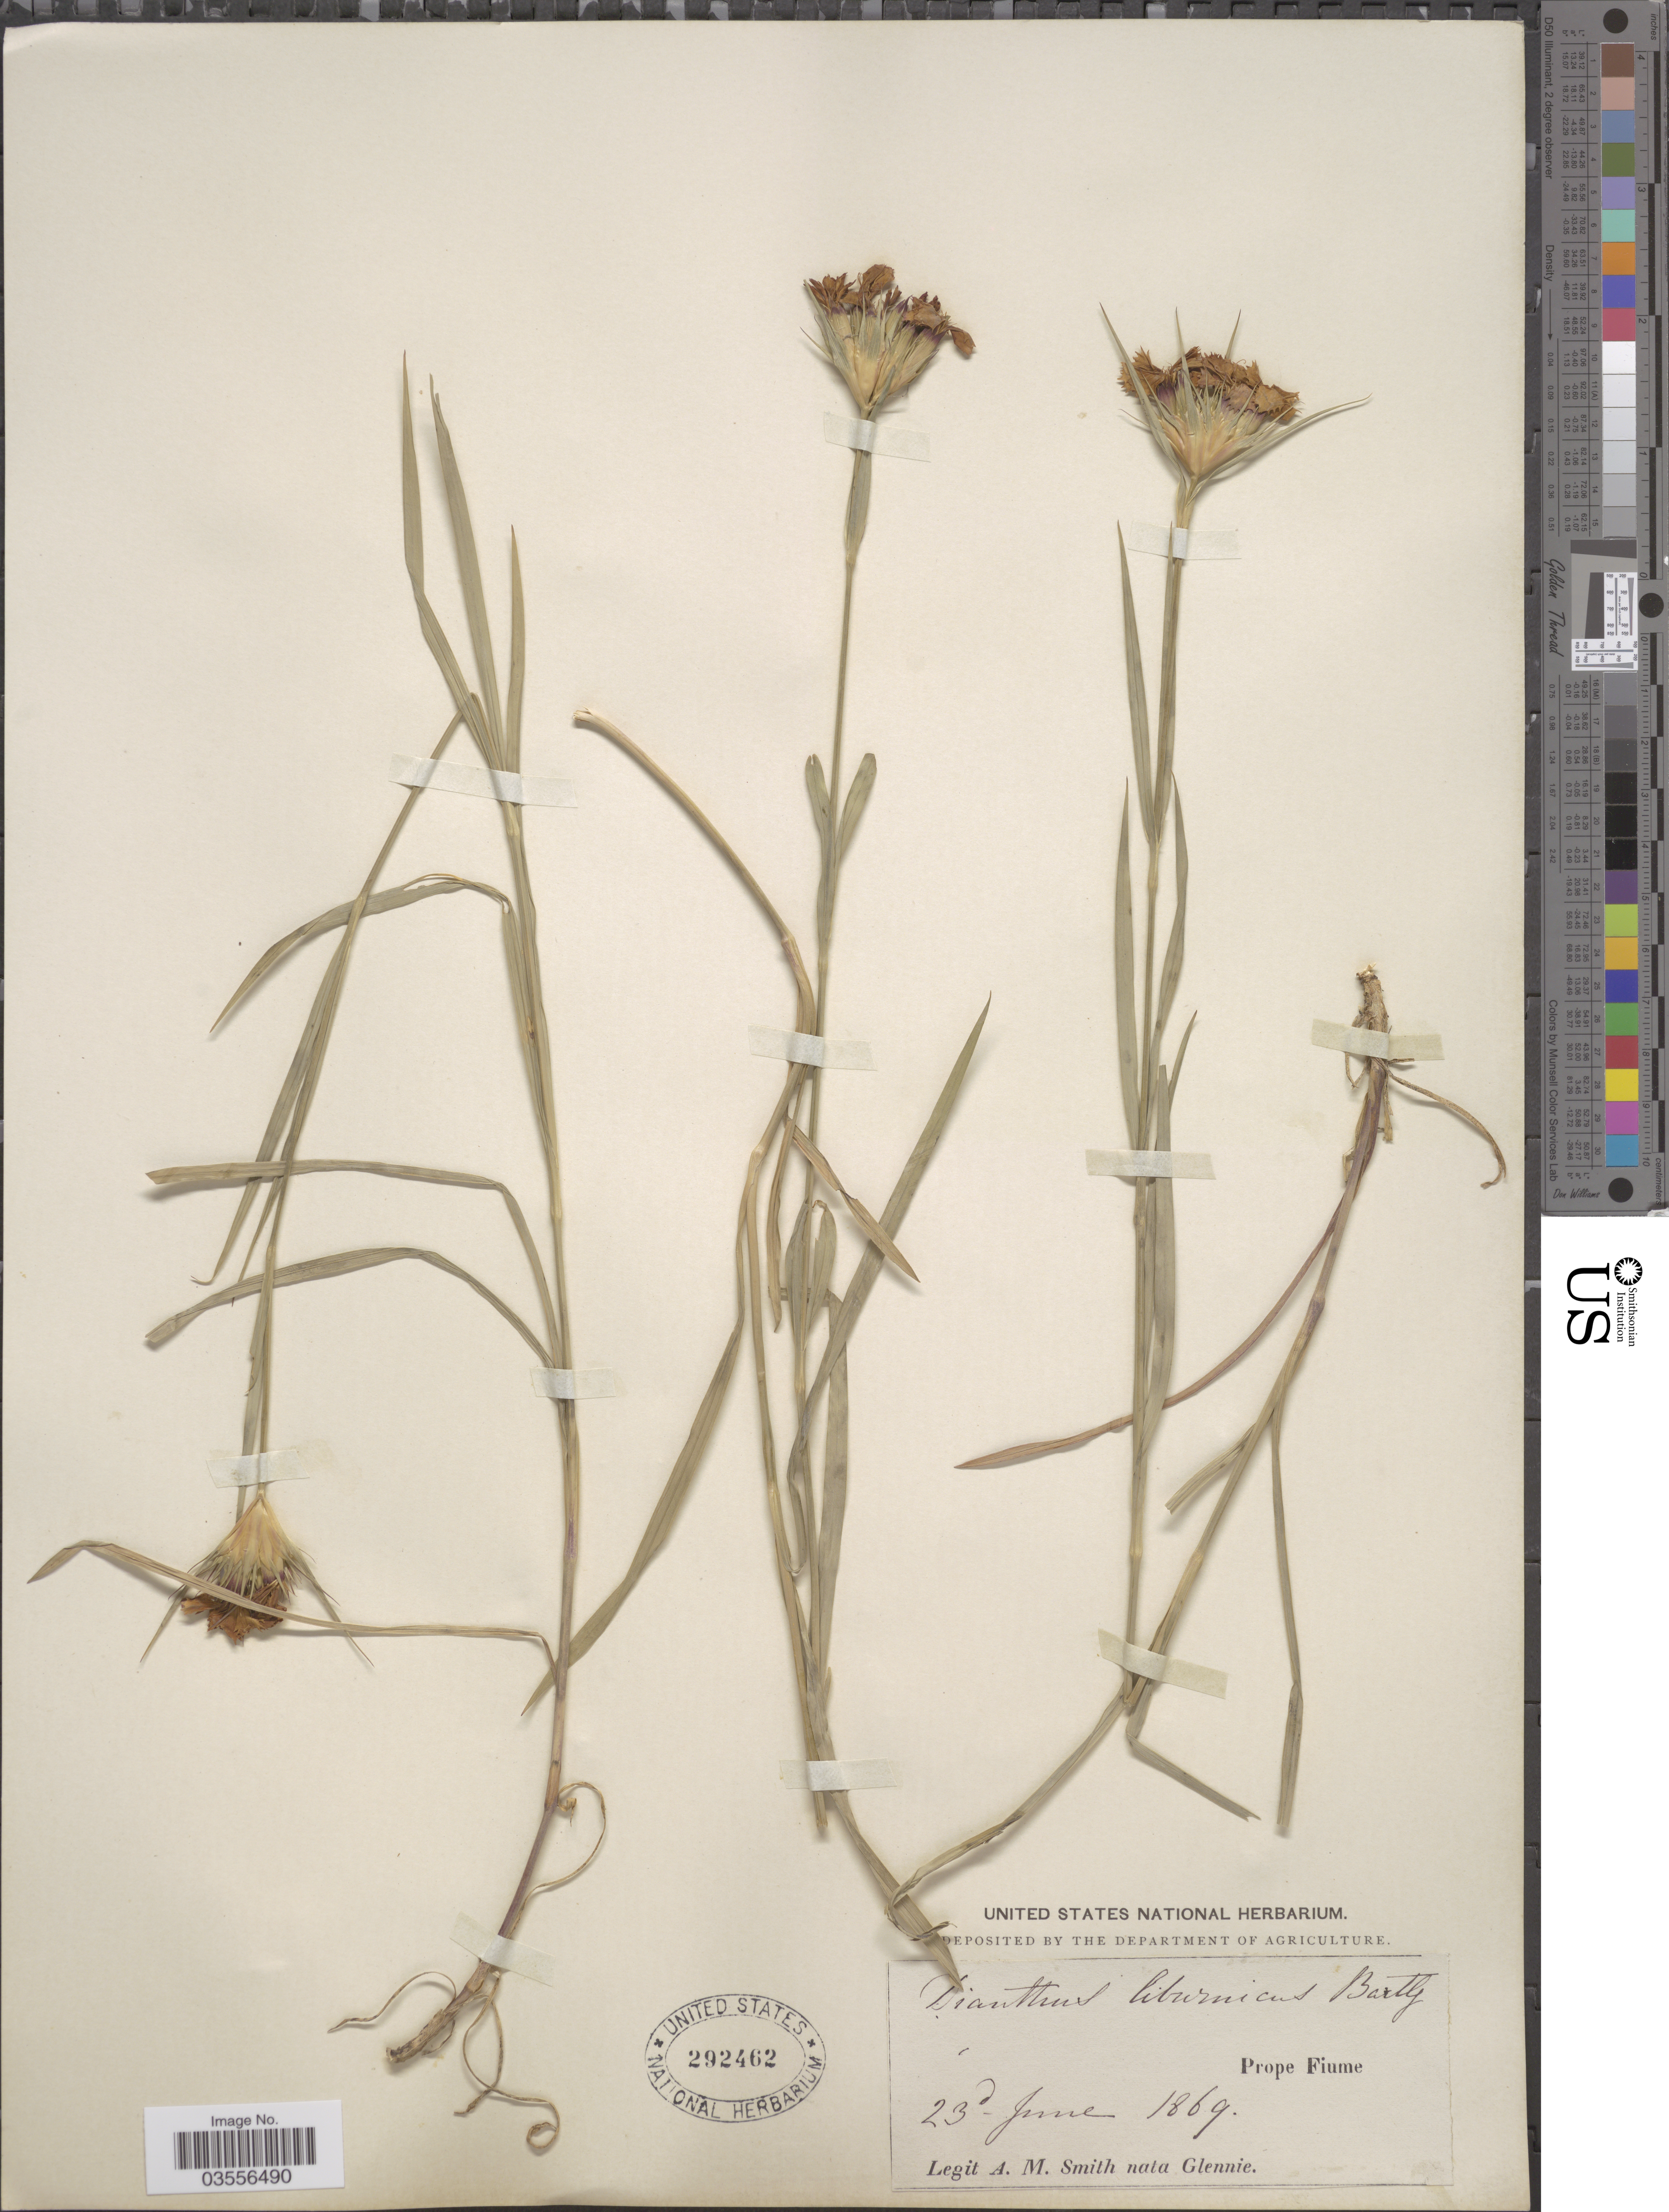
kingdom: Plantae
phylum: Tracheophyta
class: Magnoliopsida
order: Caryophyllales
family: Caryophyllaceae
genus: Dianthus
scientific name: Dianthus liburnicus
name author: Bartl.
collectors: A. M. Smith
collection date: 1869-06-23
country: Italy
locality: Prope Fiume.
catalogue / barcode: US 292462